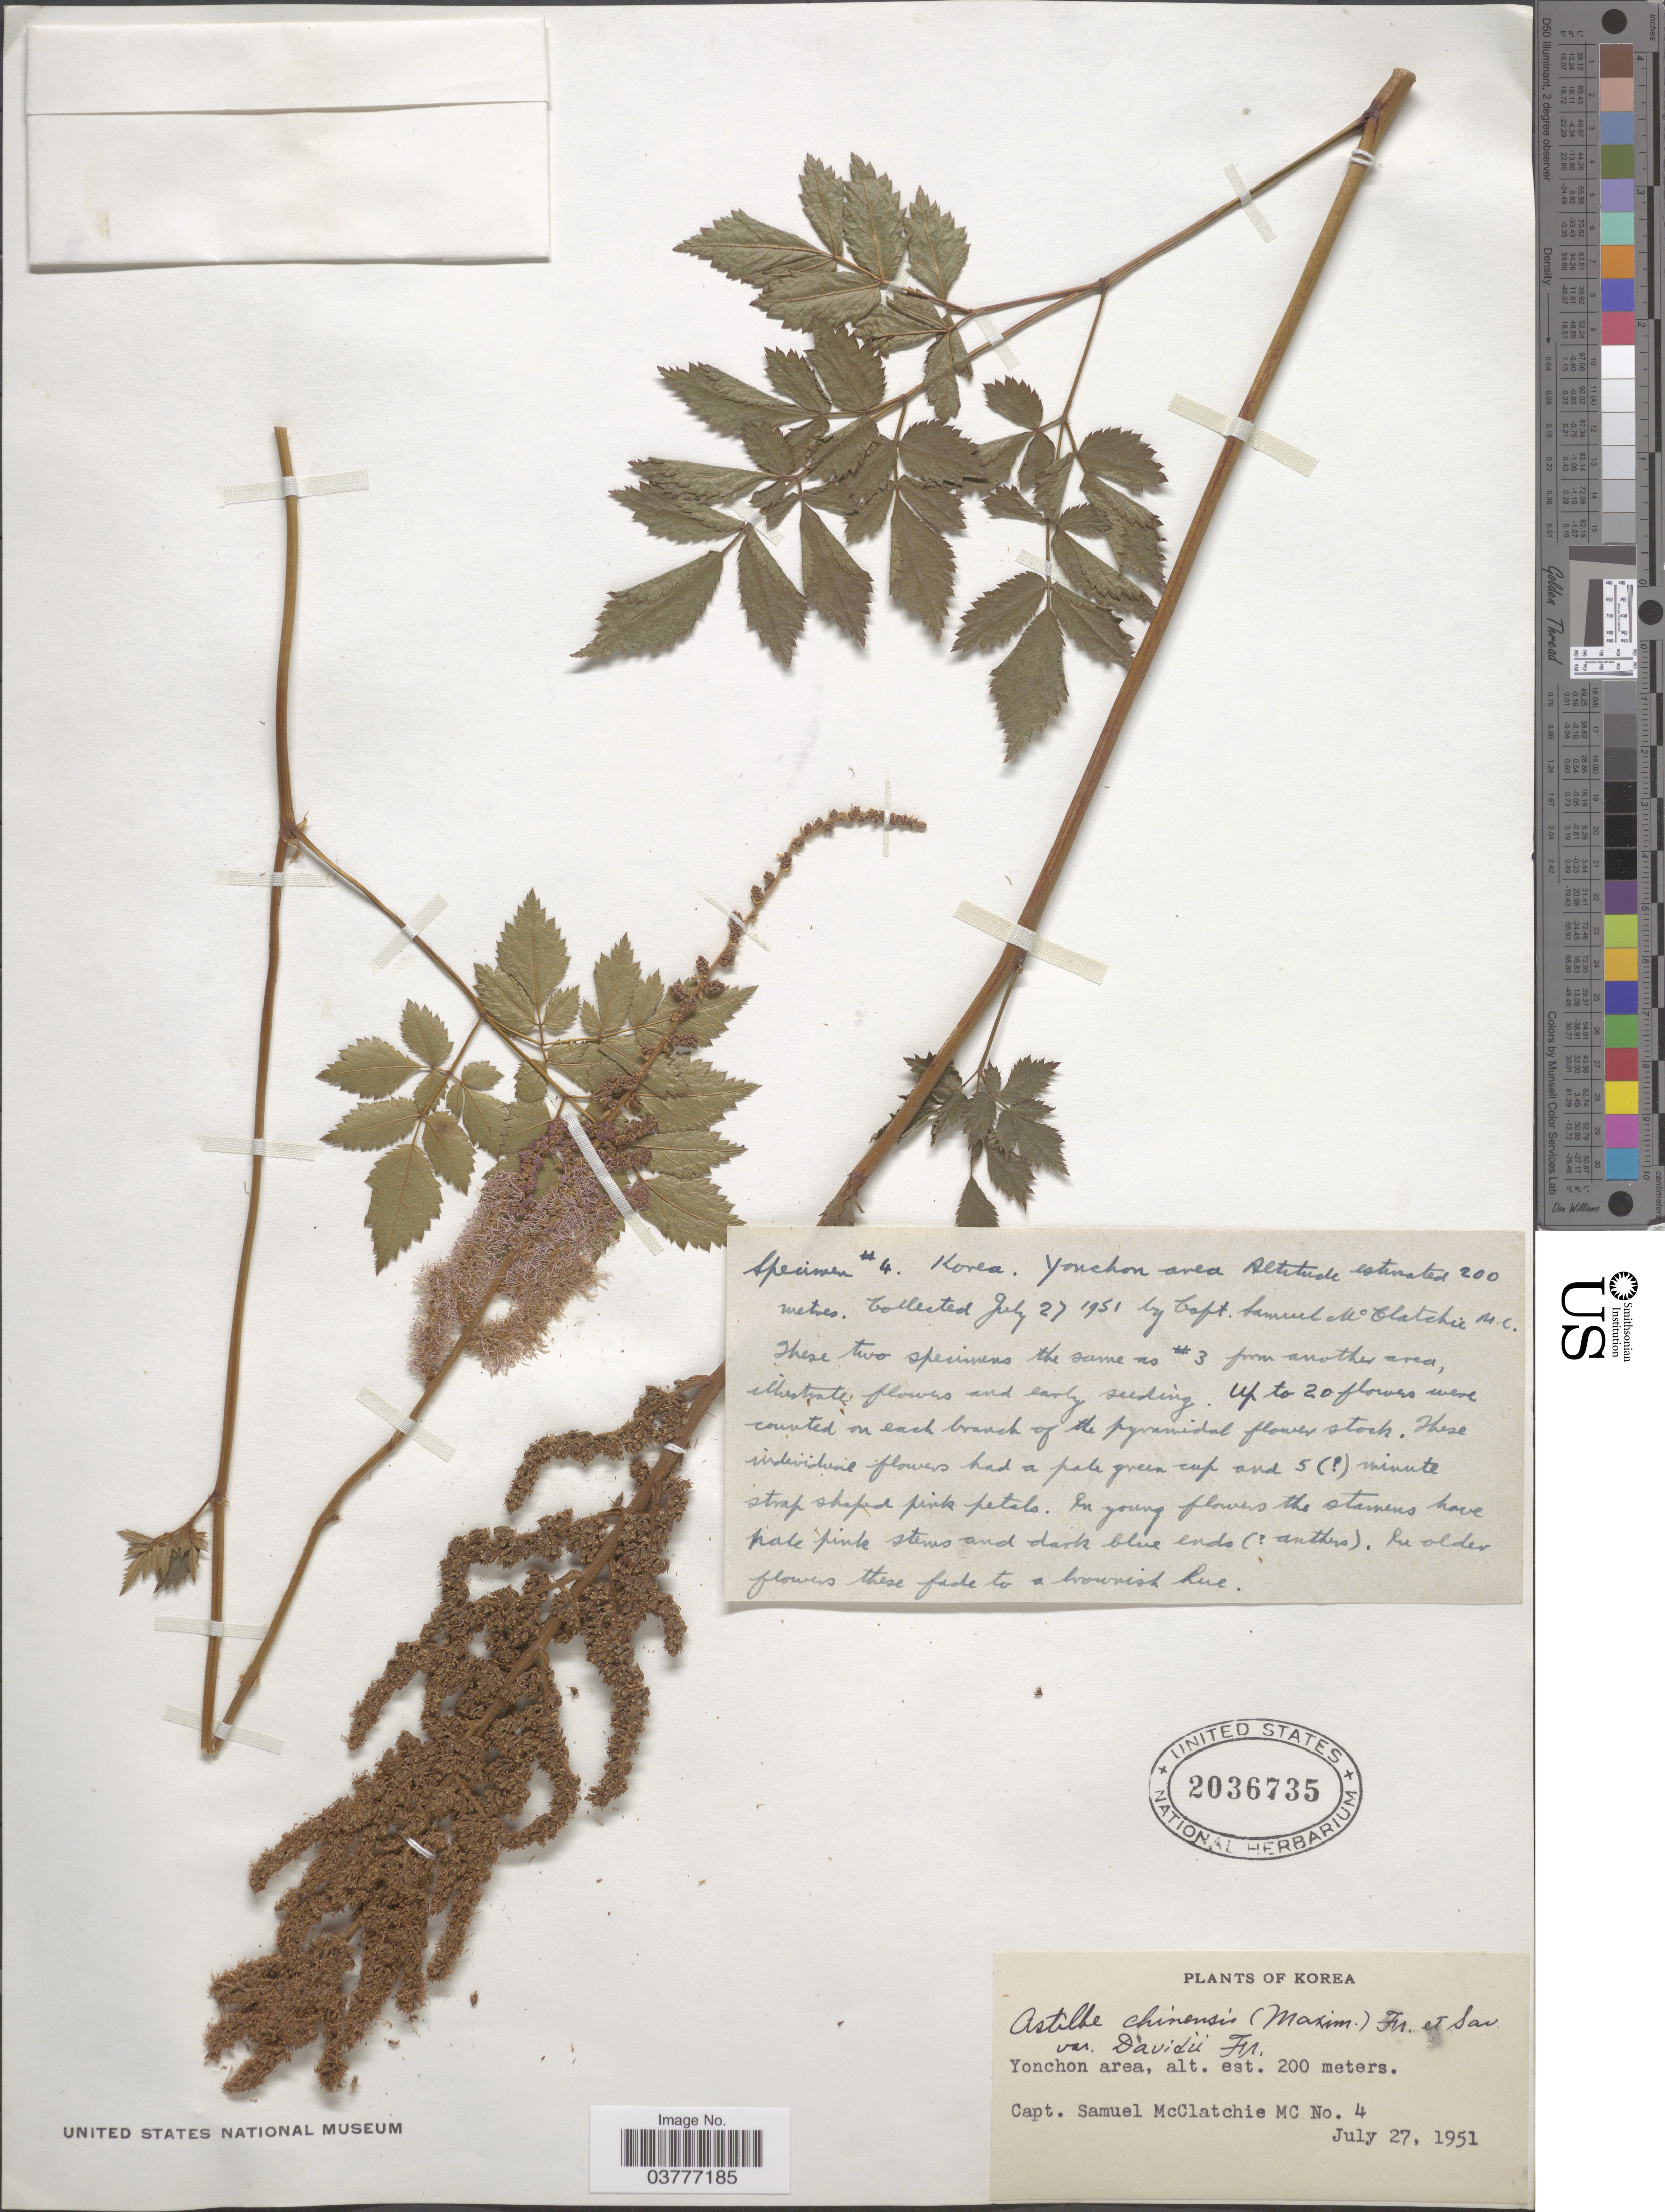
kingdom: Plantae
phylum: Tracheophyta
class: Magnoliopsida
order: Saxifragales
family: Saxifragaceae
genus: Astilbe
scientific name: Astilbe chinensis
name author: (Maxim.) Franch. & Sav.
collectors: S. McClatchie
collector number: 4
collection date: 1951-07-27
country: South Korea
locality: Yonchon area.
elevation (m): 200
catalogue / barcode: US 2036735